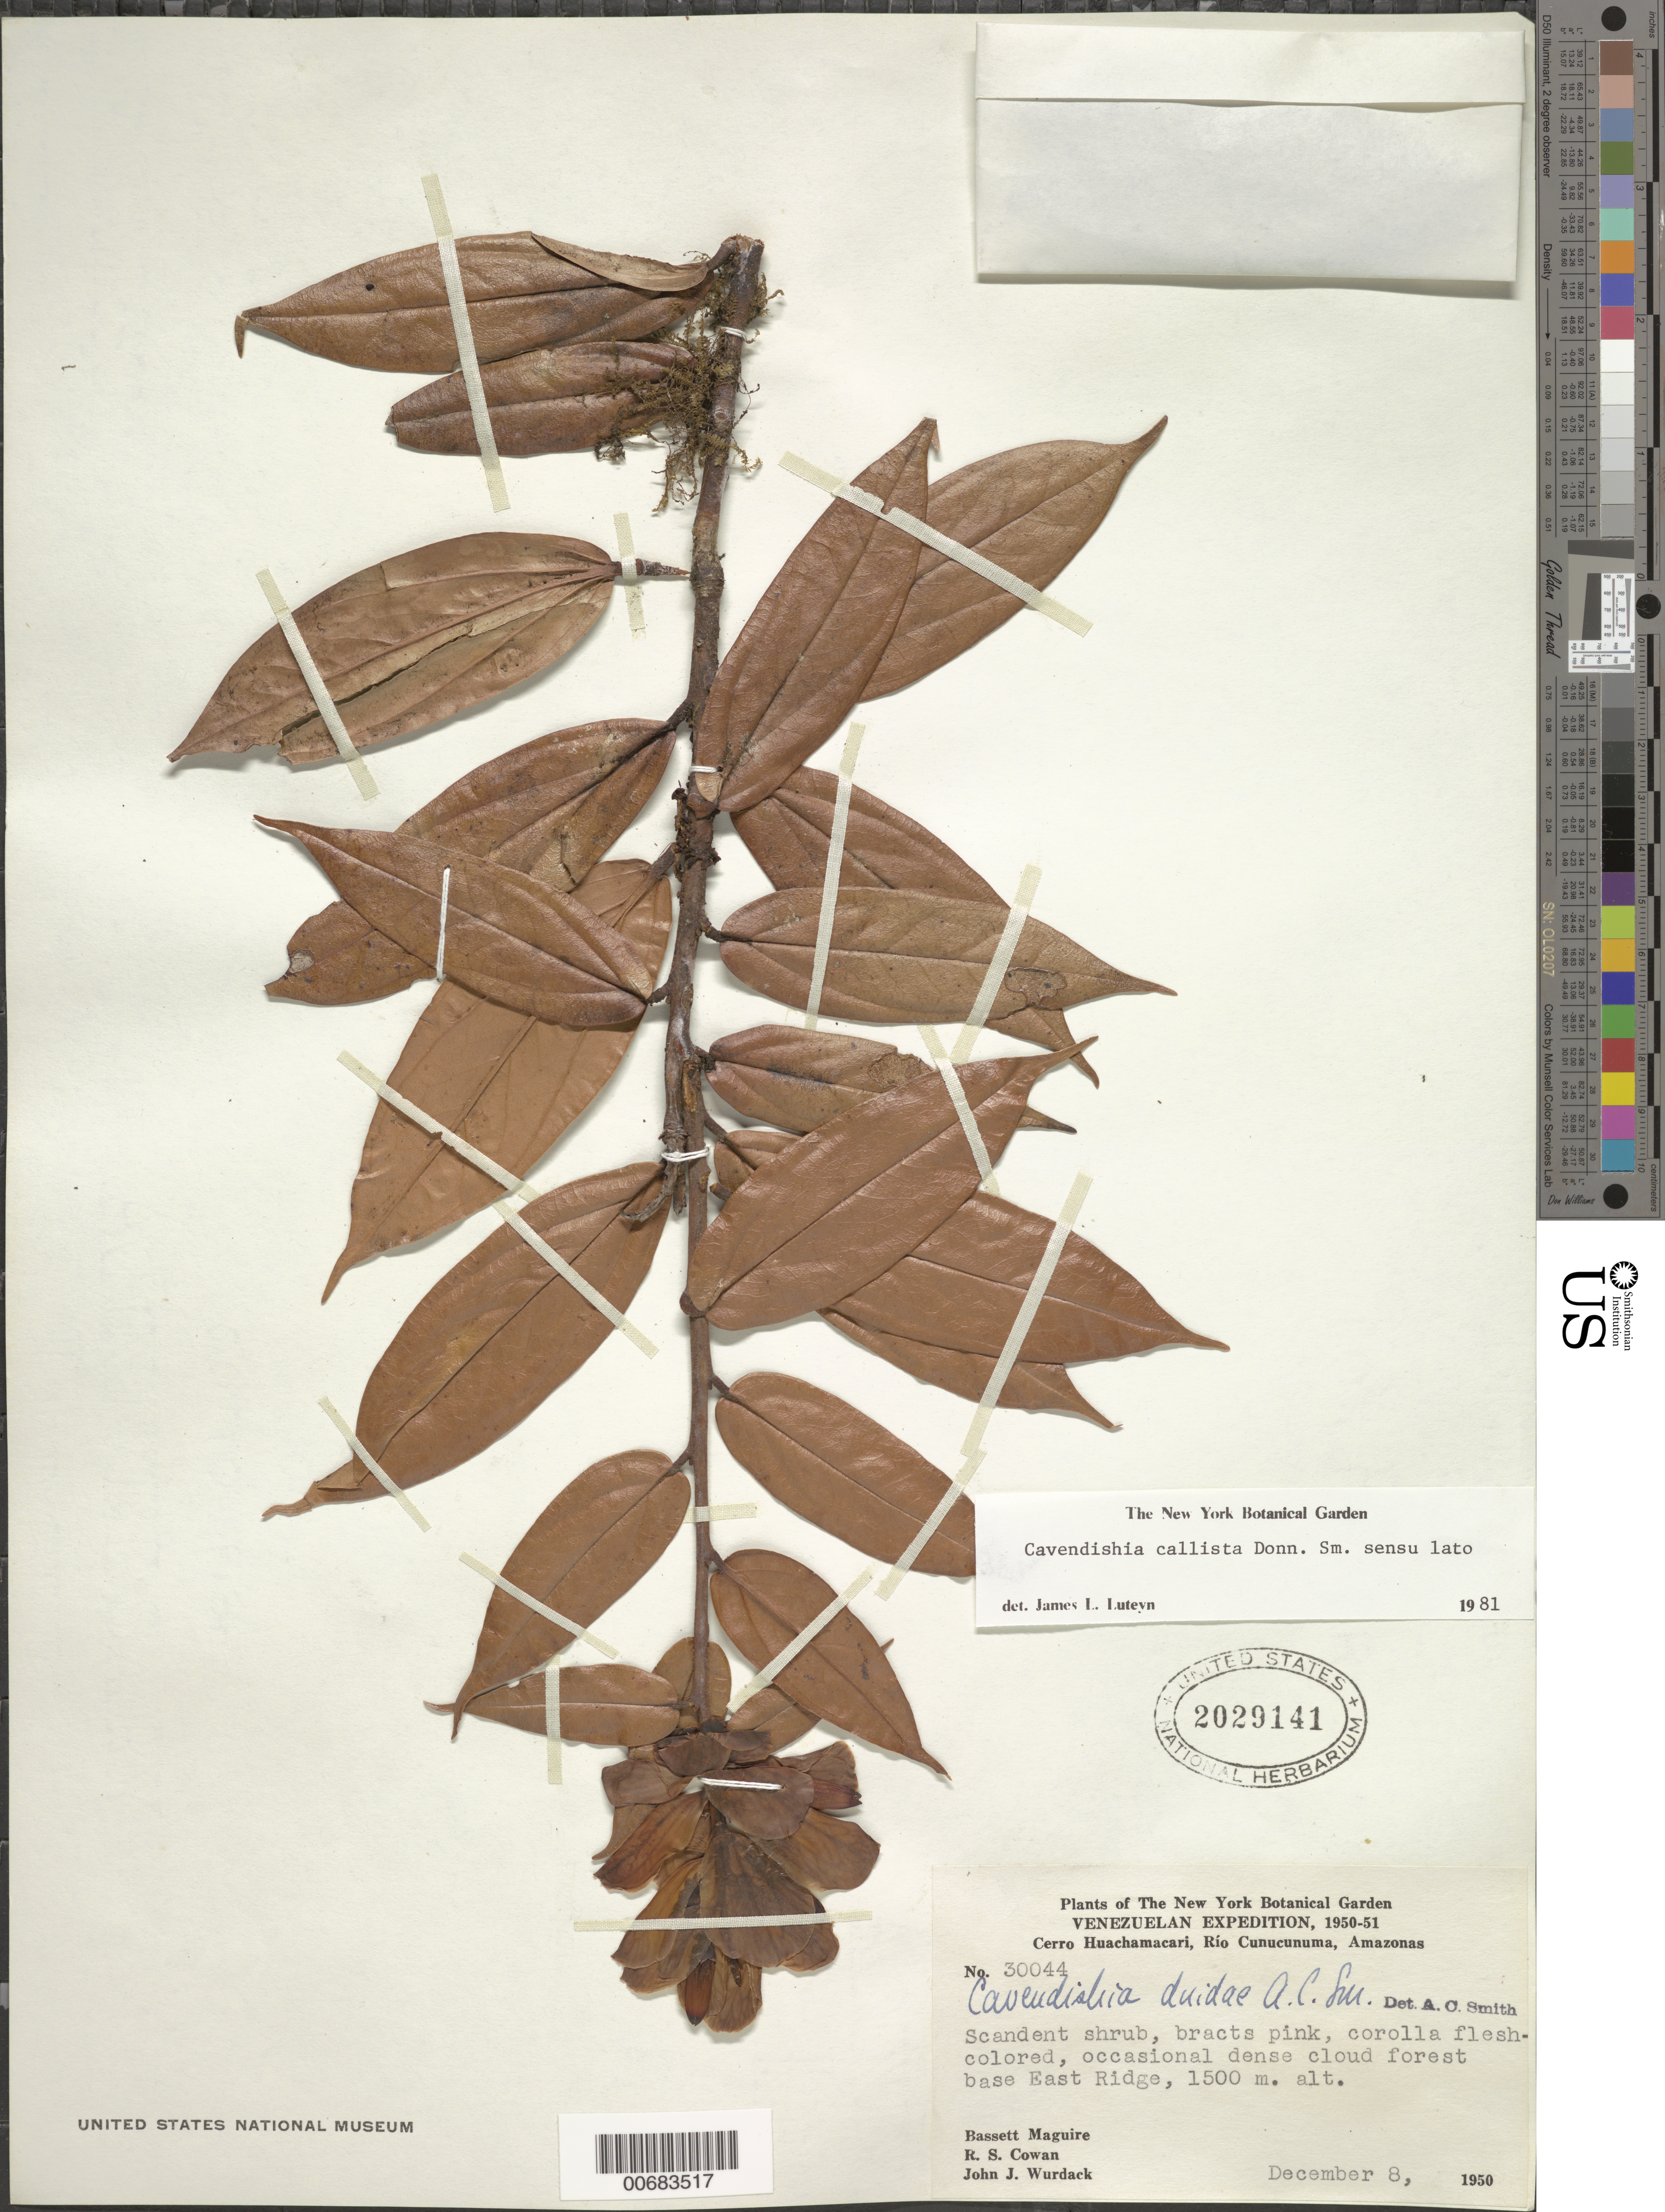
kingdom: Plantae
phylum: Tracheophyta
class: Magnoliopsida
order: Ericales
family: Ericaceae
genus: Cavendishia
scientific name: Cavendishia callista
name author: Donn. Sm.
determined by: Luteyn, J. L.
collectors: B. Maguire, R. S. Cowan & J. J. Wurdack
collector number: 30044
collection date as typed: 8-Dec-50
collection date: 1950-12-08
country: Venezuela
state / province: Amazonas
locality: Cerro Huachamacari, Río Cunucunuma, East Ridge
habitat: Dense cloud forest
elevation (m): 1500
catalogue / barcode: US 2029141